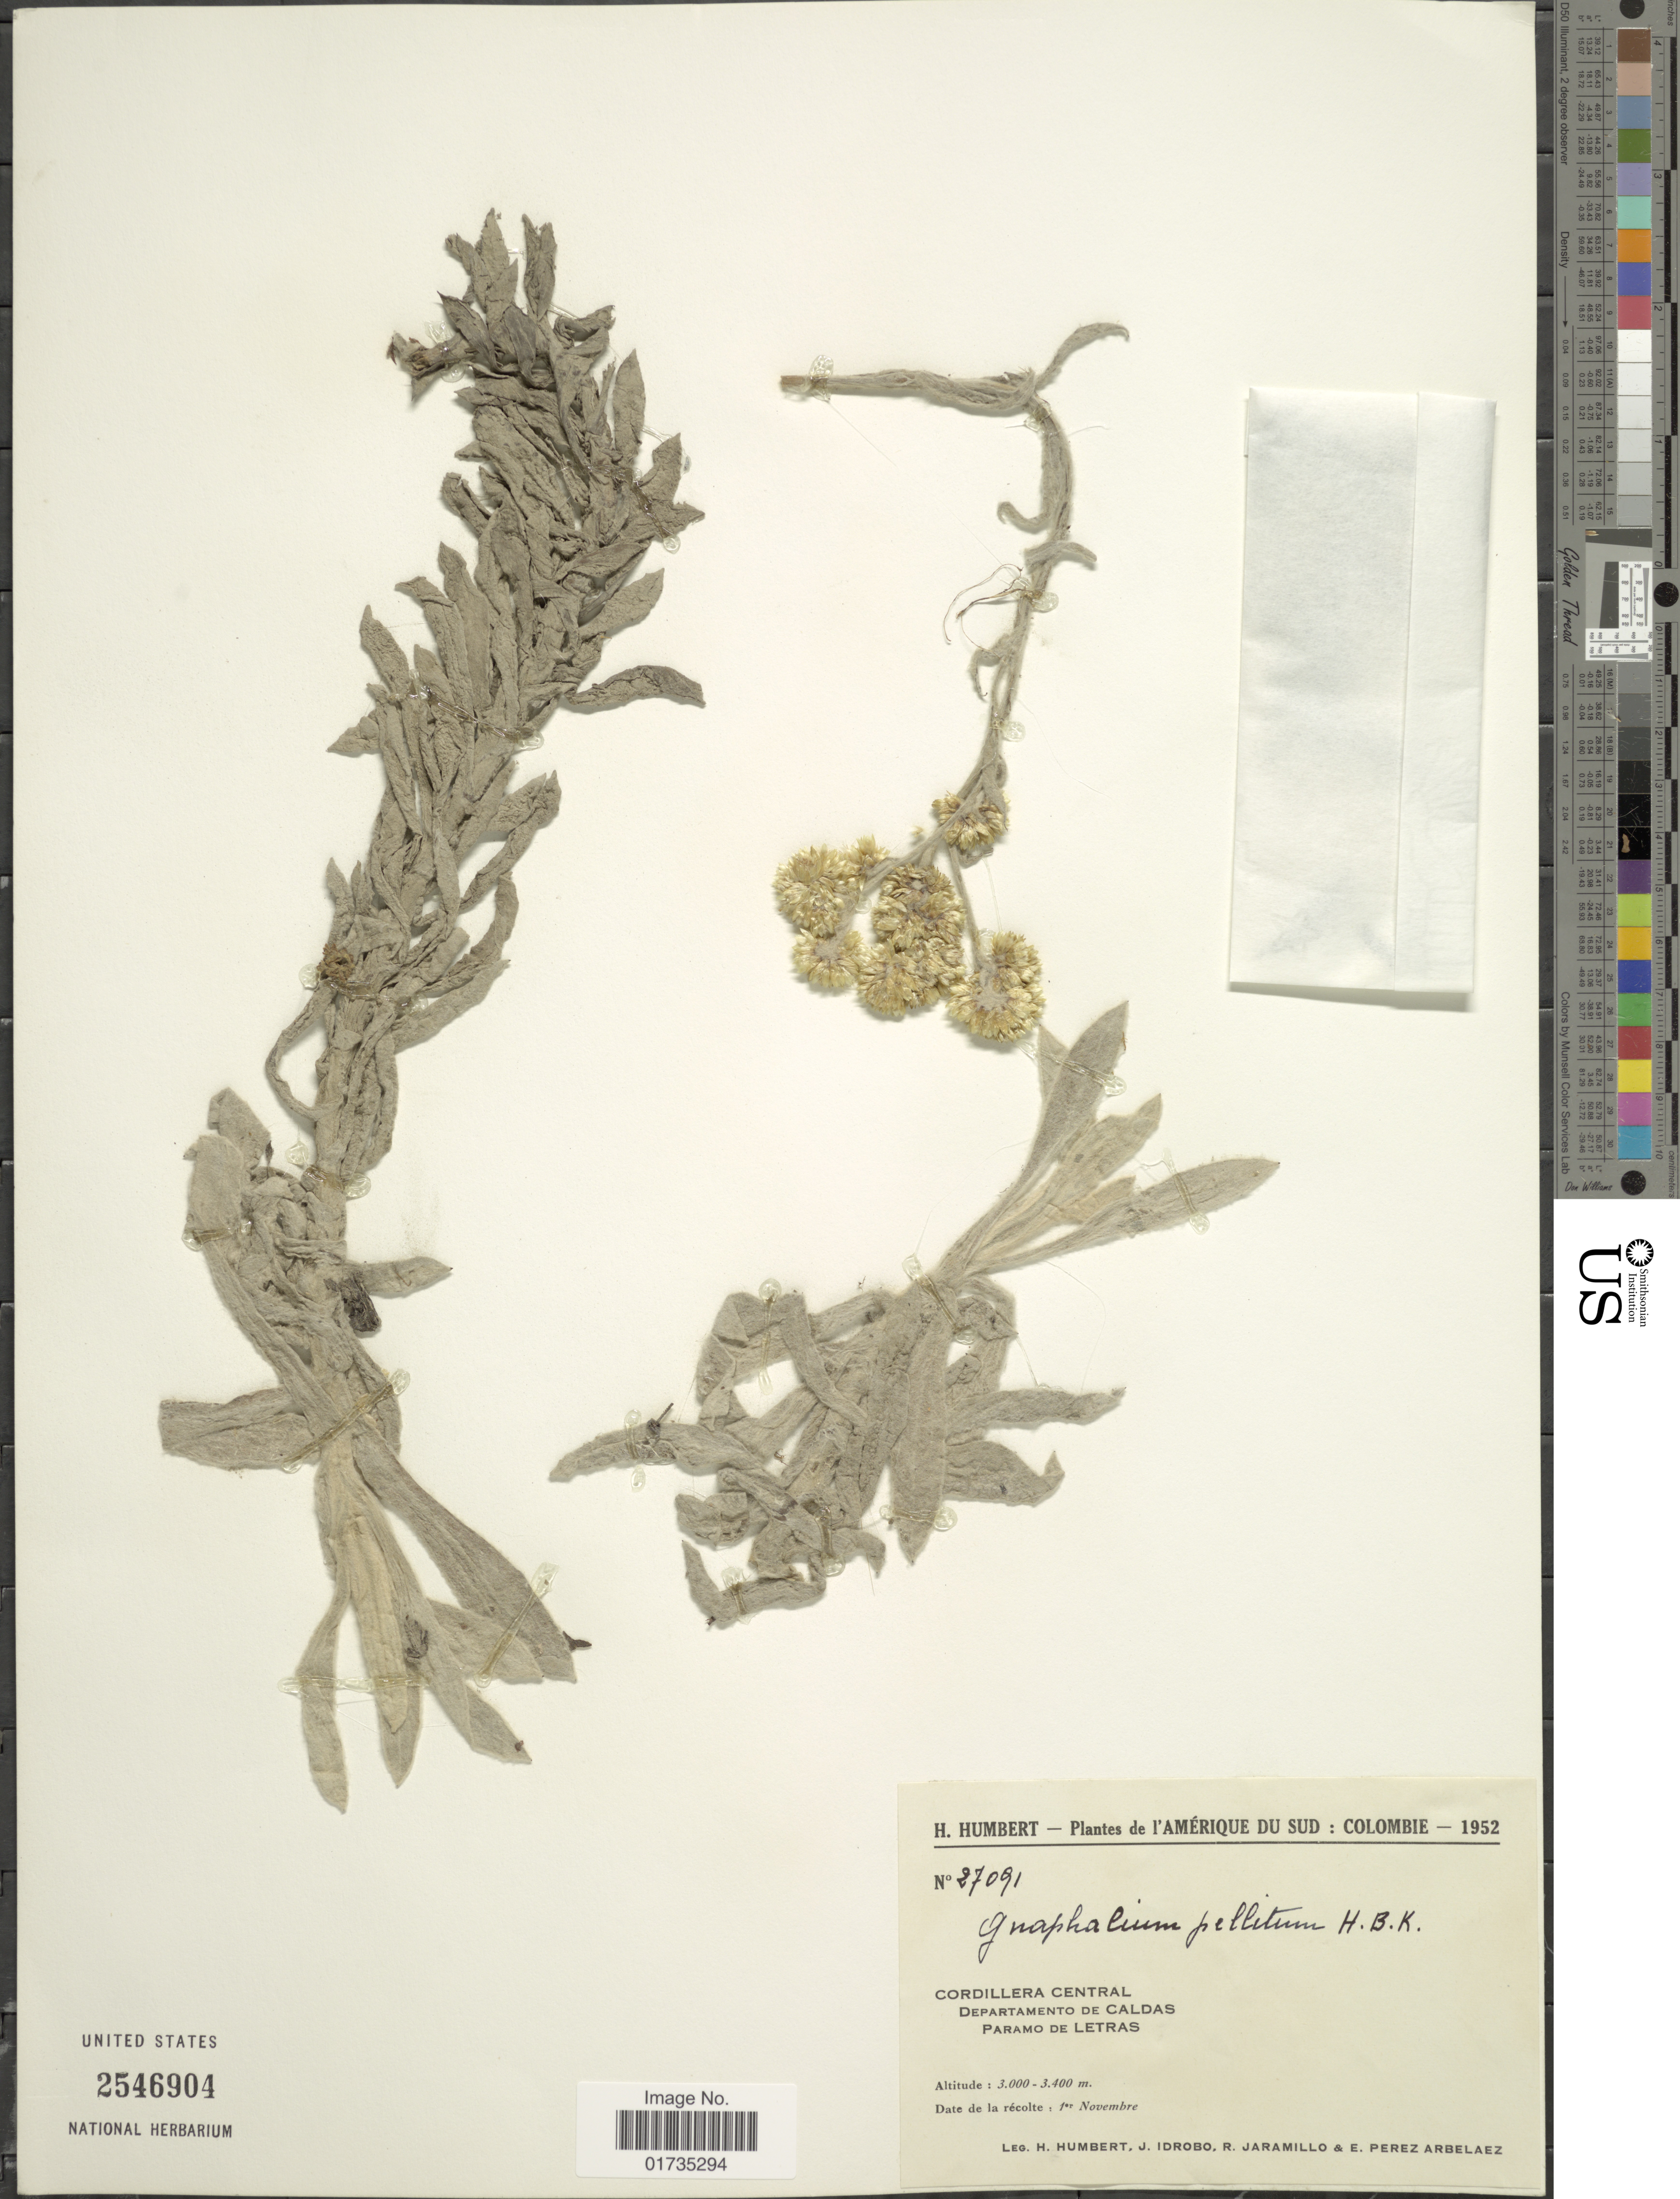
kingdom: Plantae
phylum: Tracheophyta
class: Magnoliopsida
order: Asterales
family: Asteraceae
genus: Achyrocline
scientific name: Achyrocline alata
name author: (Kunth) DC.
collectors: H. Humbert, J. M. Idrobo, R. Jaramillo M. & E. Pérez Arbeláez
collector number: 27091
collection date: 1952-11-01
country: Colombia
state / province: Caldas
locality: Colombia. Cordillera Central. Departamento de Caldas. Paramo de Letras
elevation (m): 3000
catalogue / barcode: US 2546904